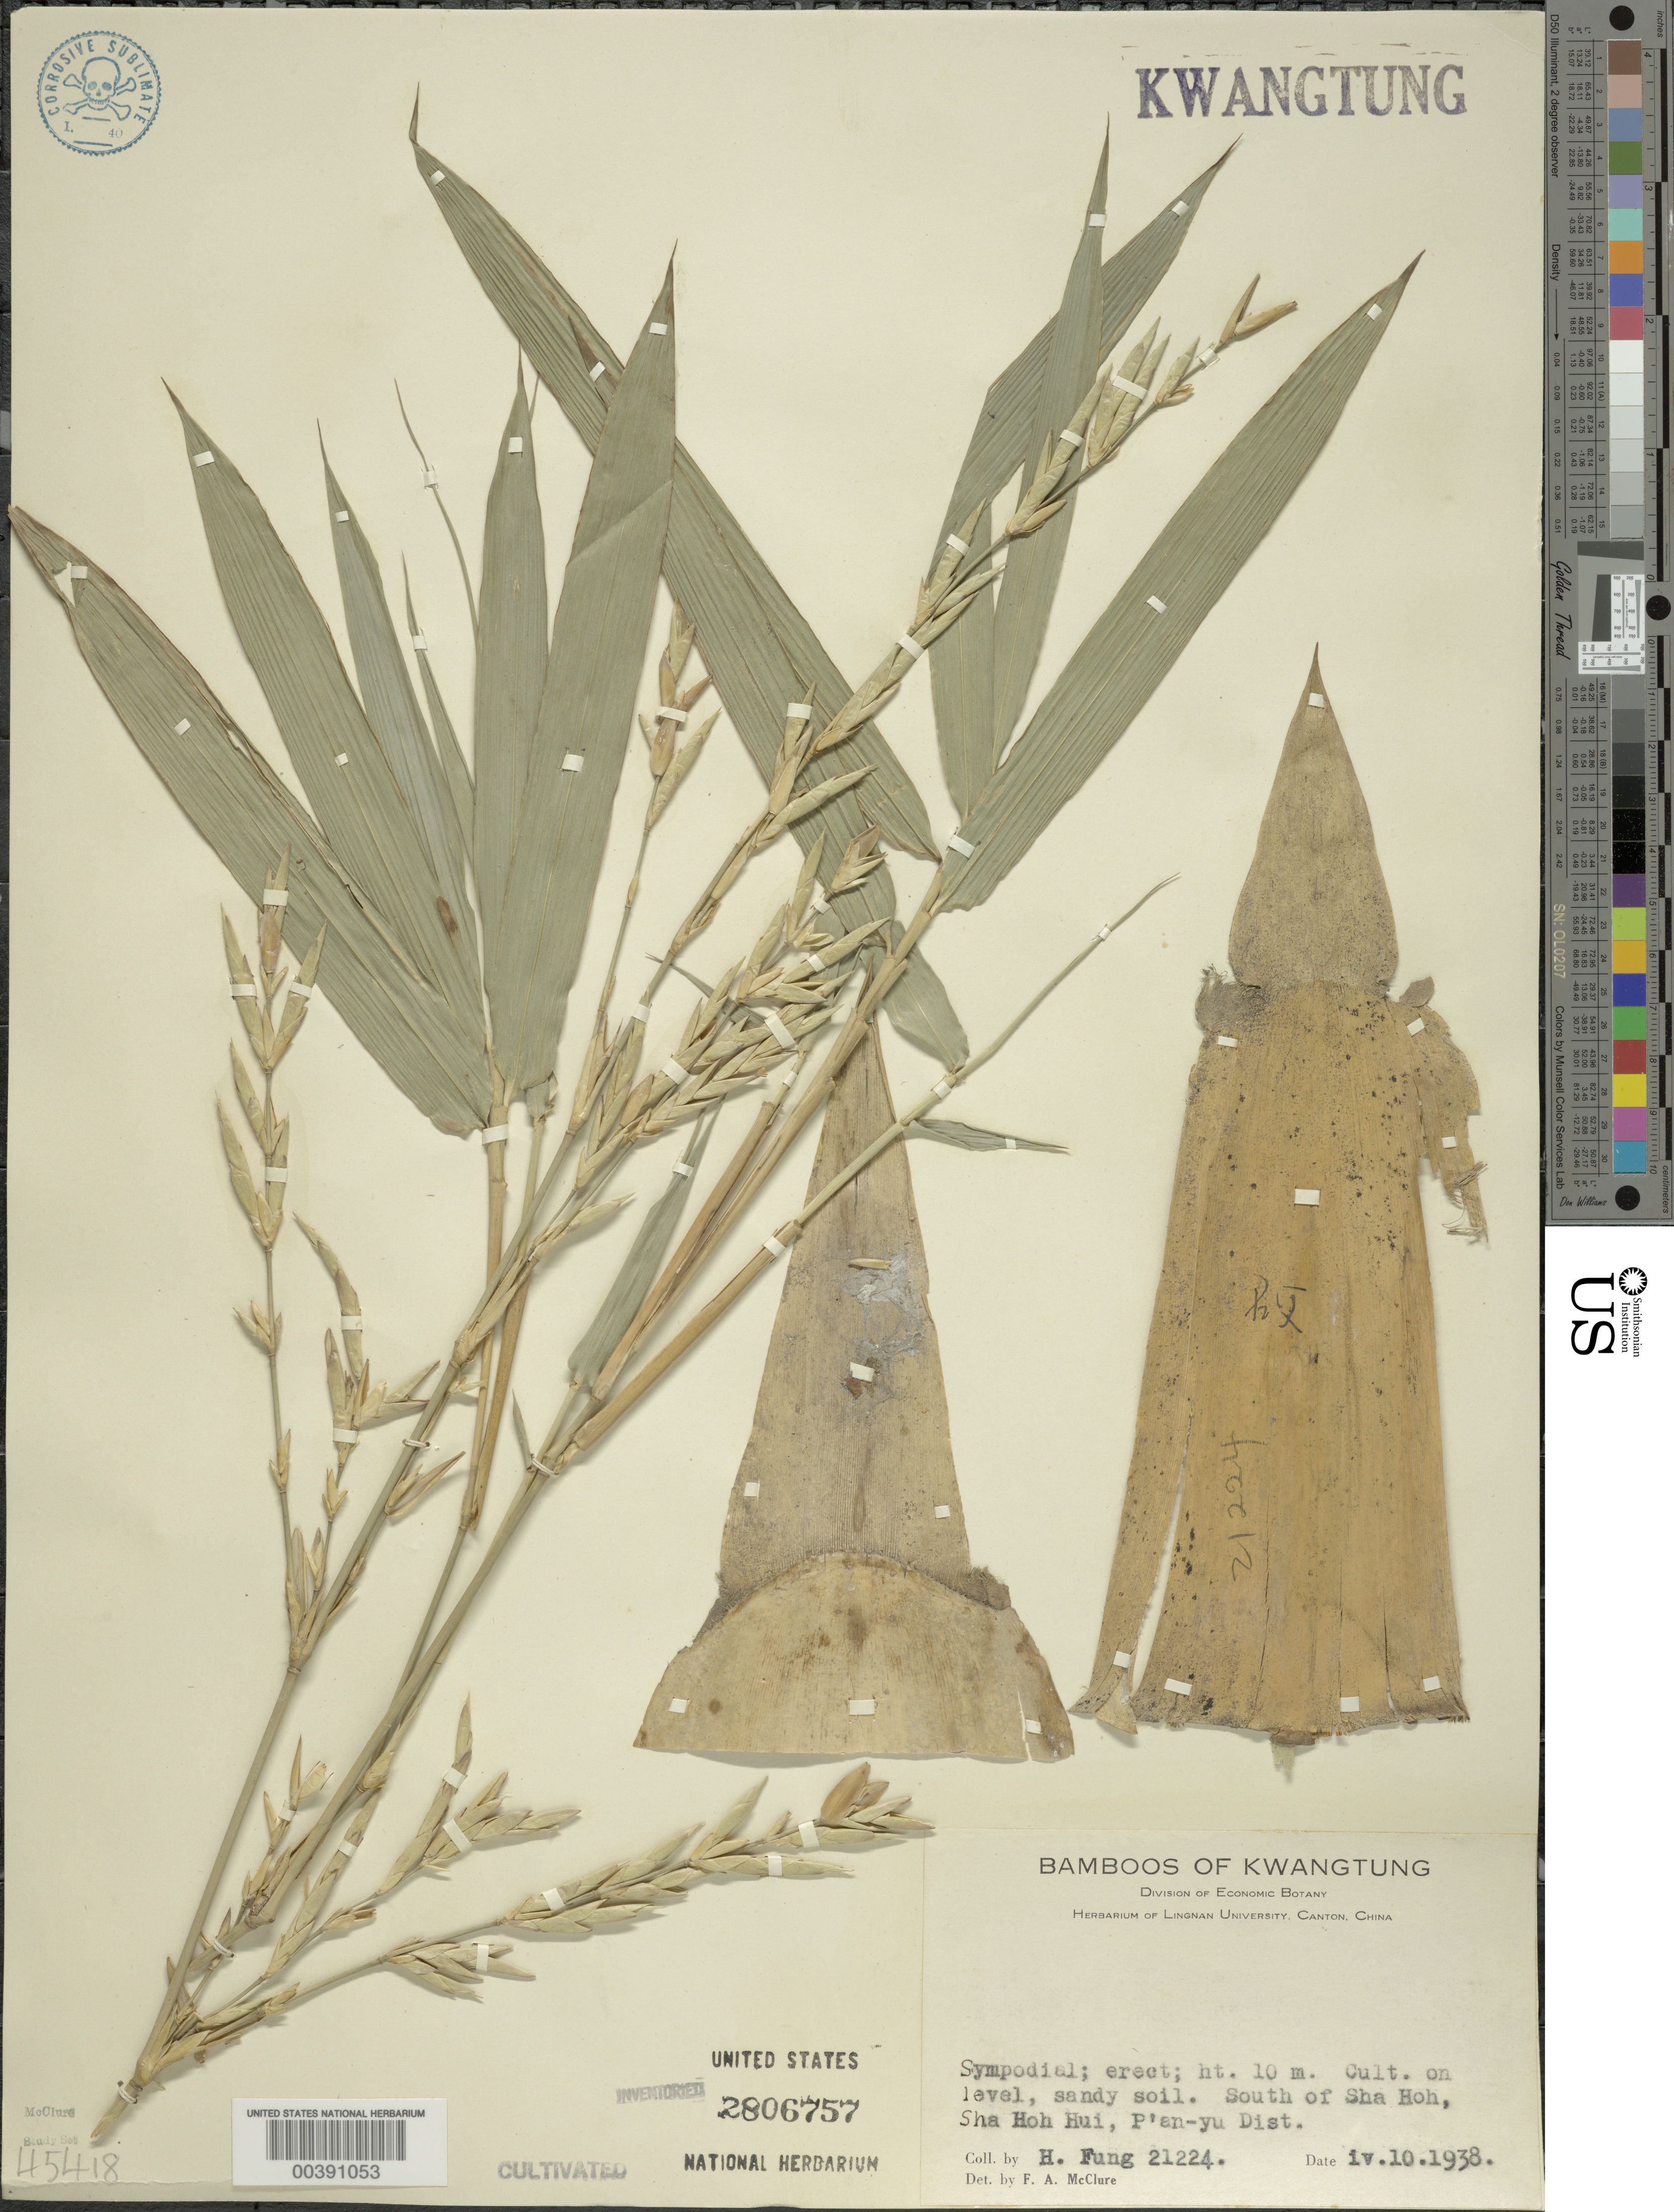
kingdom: Plantae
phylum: Tracheophyta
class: Liliopsida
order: Poales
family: Poaceae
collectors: H. L. Fung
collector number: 21224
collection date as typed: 10 Apr 1938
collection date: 1938-04-10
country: China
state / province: Guangdong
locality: Sha hoh, sha hoh hui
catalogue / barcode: US 2806757